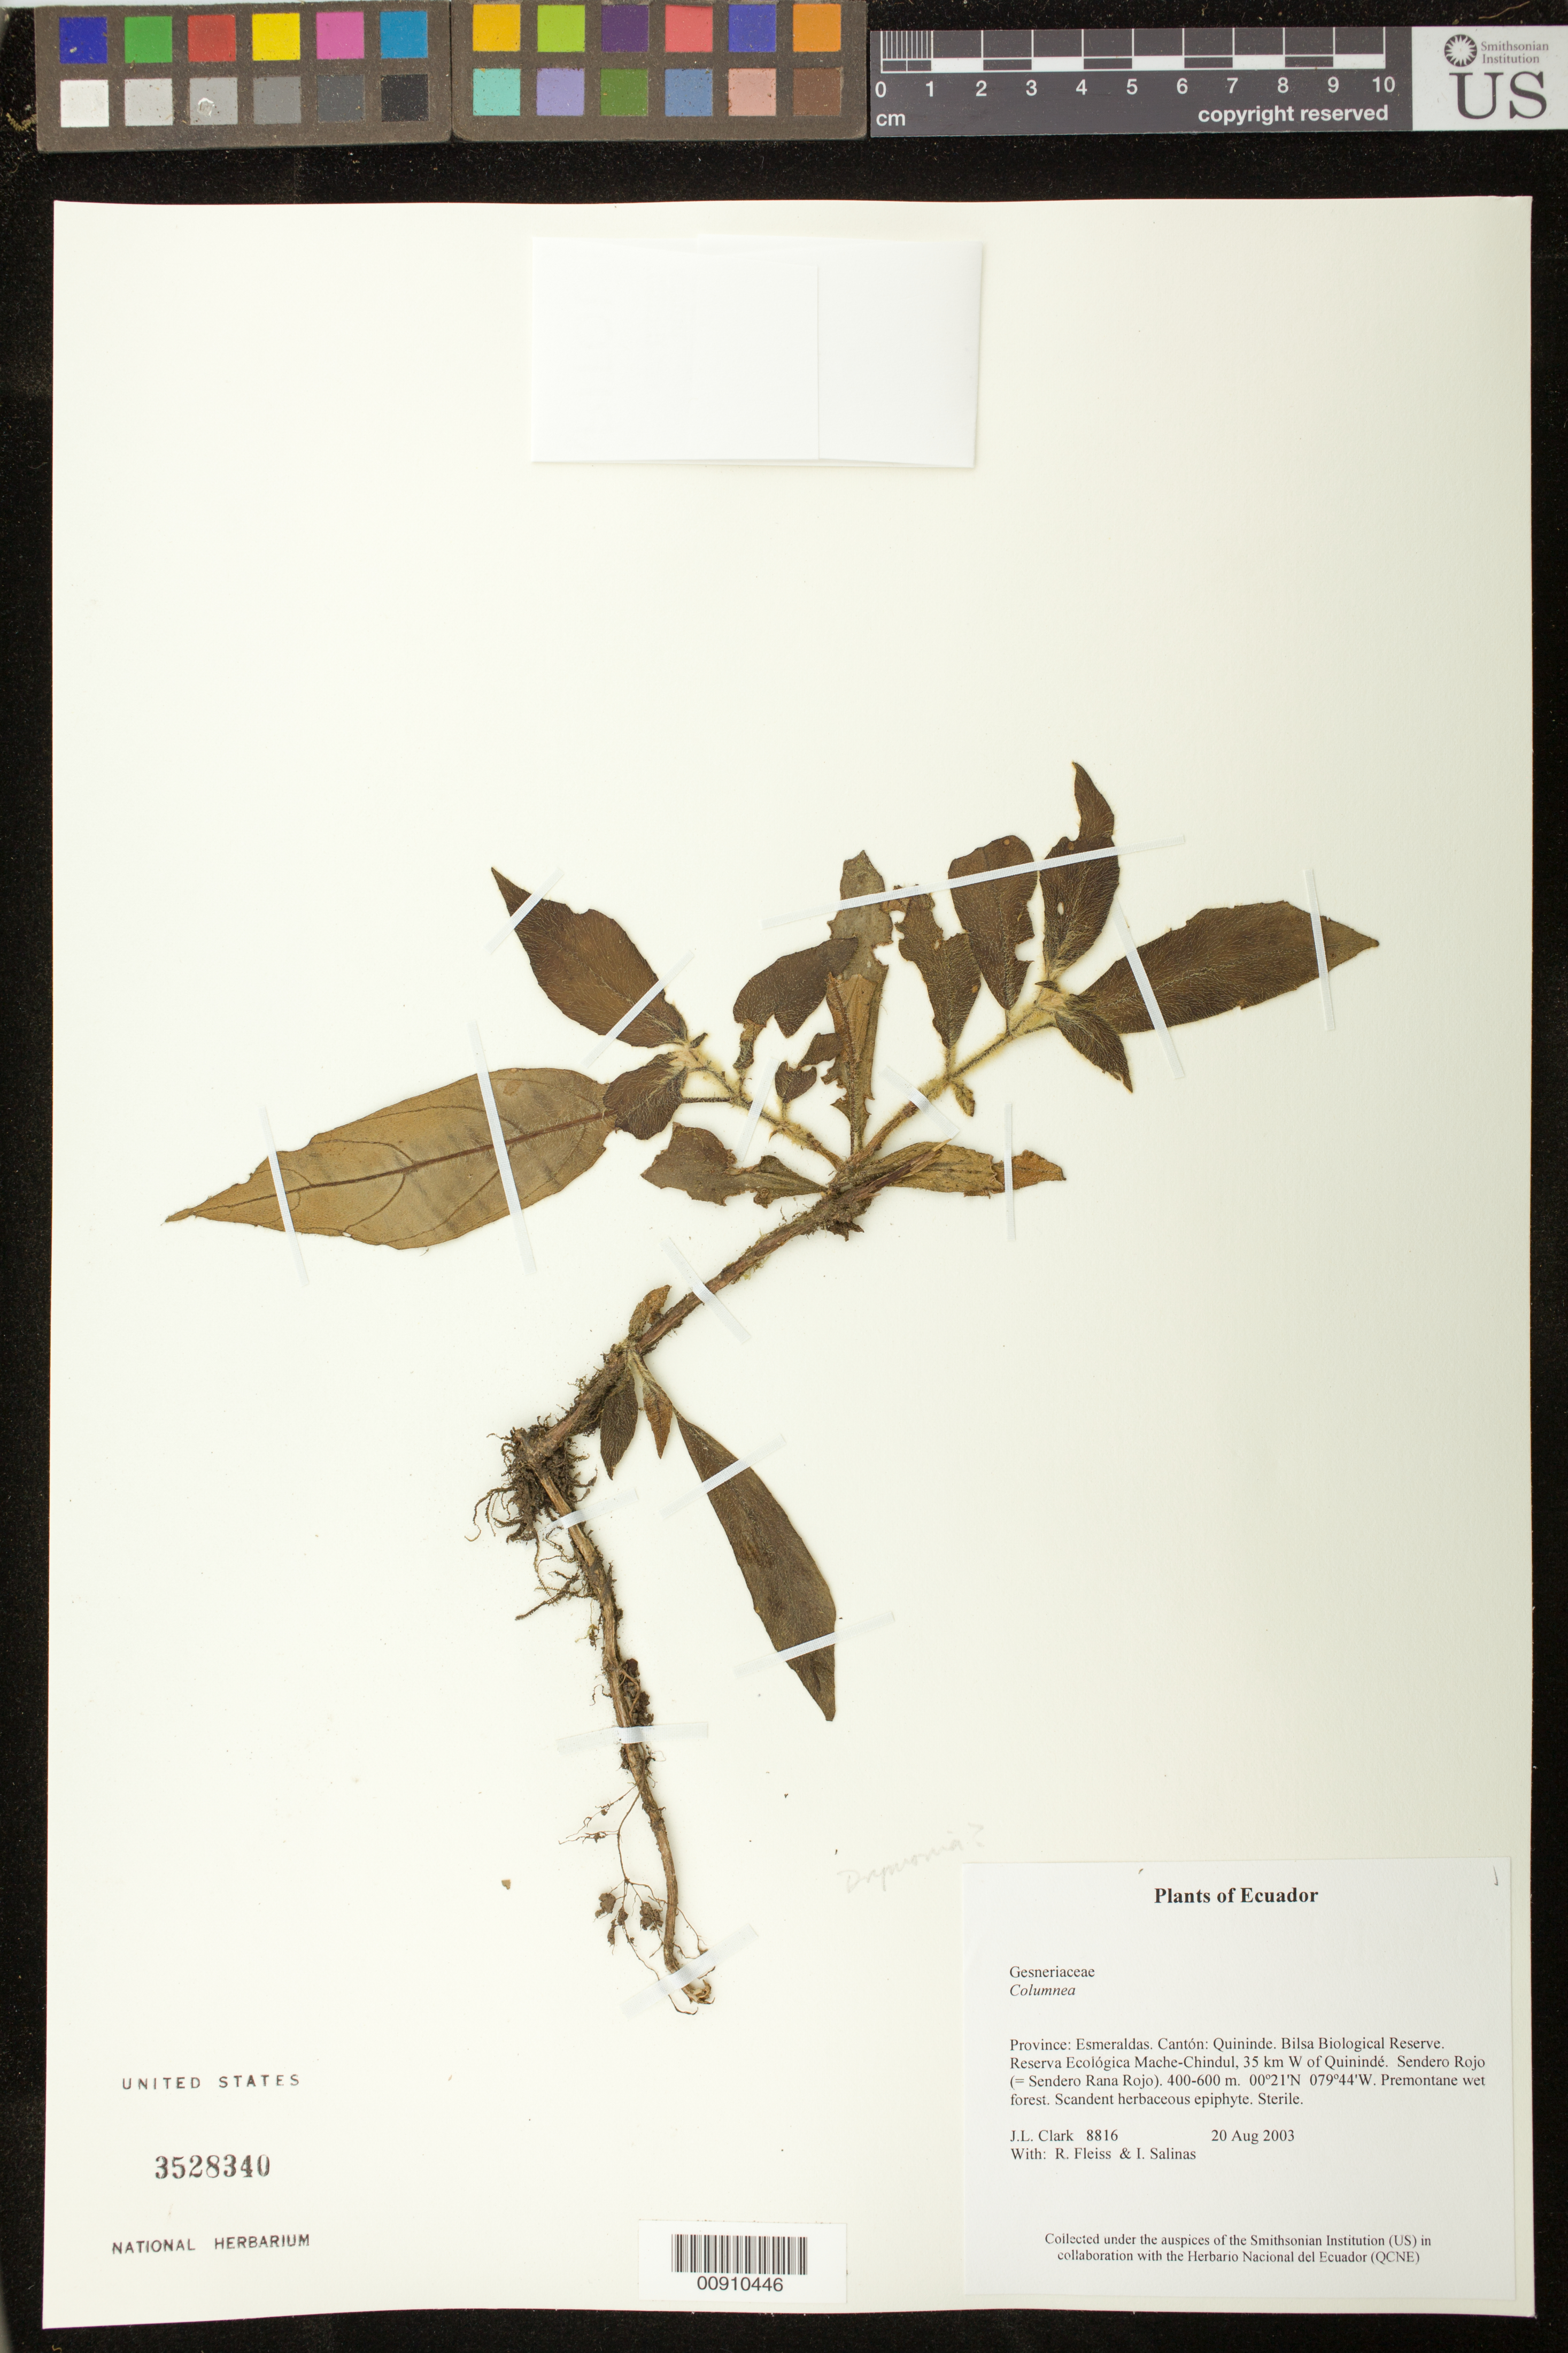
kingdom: Plantae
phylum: Tracheophyta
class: Magnoliopsida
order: Lamiales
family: Gesneriaceae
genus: Columnea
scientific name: Columnea sp.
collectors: J. L. Clark, R. Fleiss & I. Salinas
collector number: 8816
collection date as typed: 20 Aug 2003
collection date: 2003-08-20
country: Ecuador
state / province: Esmeraldas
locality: Quininde. Bilsa Biological Reserve. Reserva Ecológica Mache-Chindul, 35 km W of Quinindé. Sendero Rojo (= Sendero Rana Rojo).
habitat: Premontane wet forest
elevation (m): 400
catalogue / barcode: US 3528340